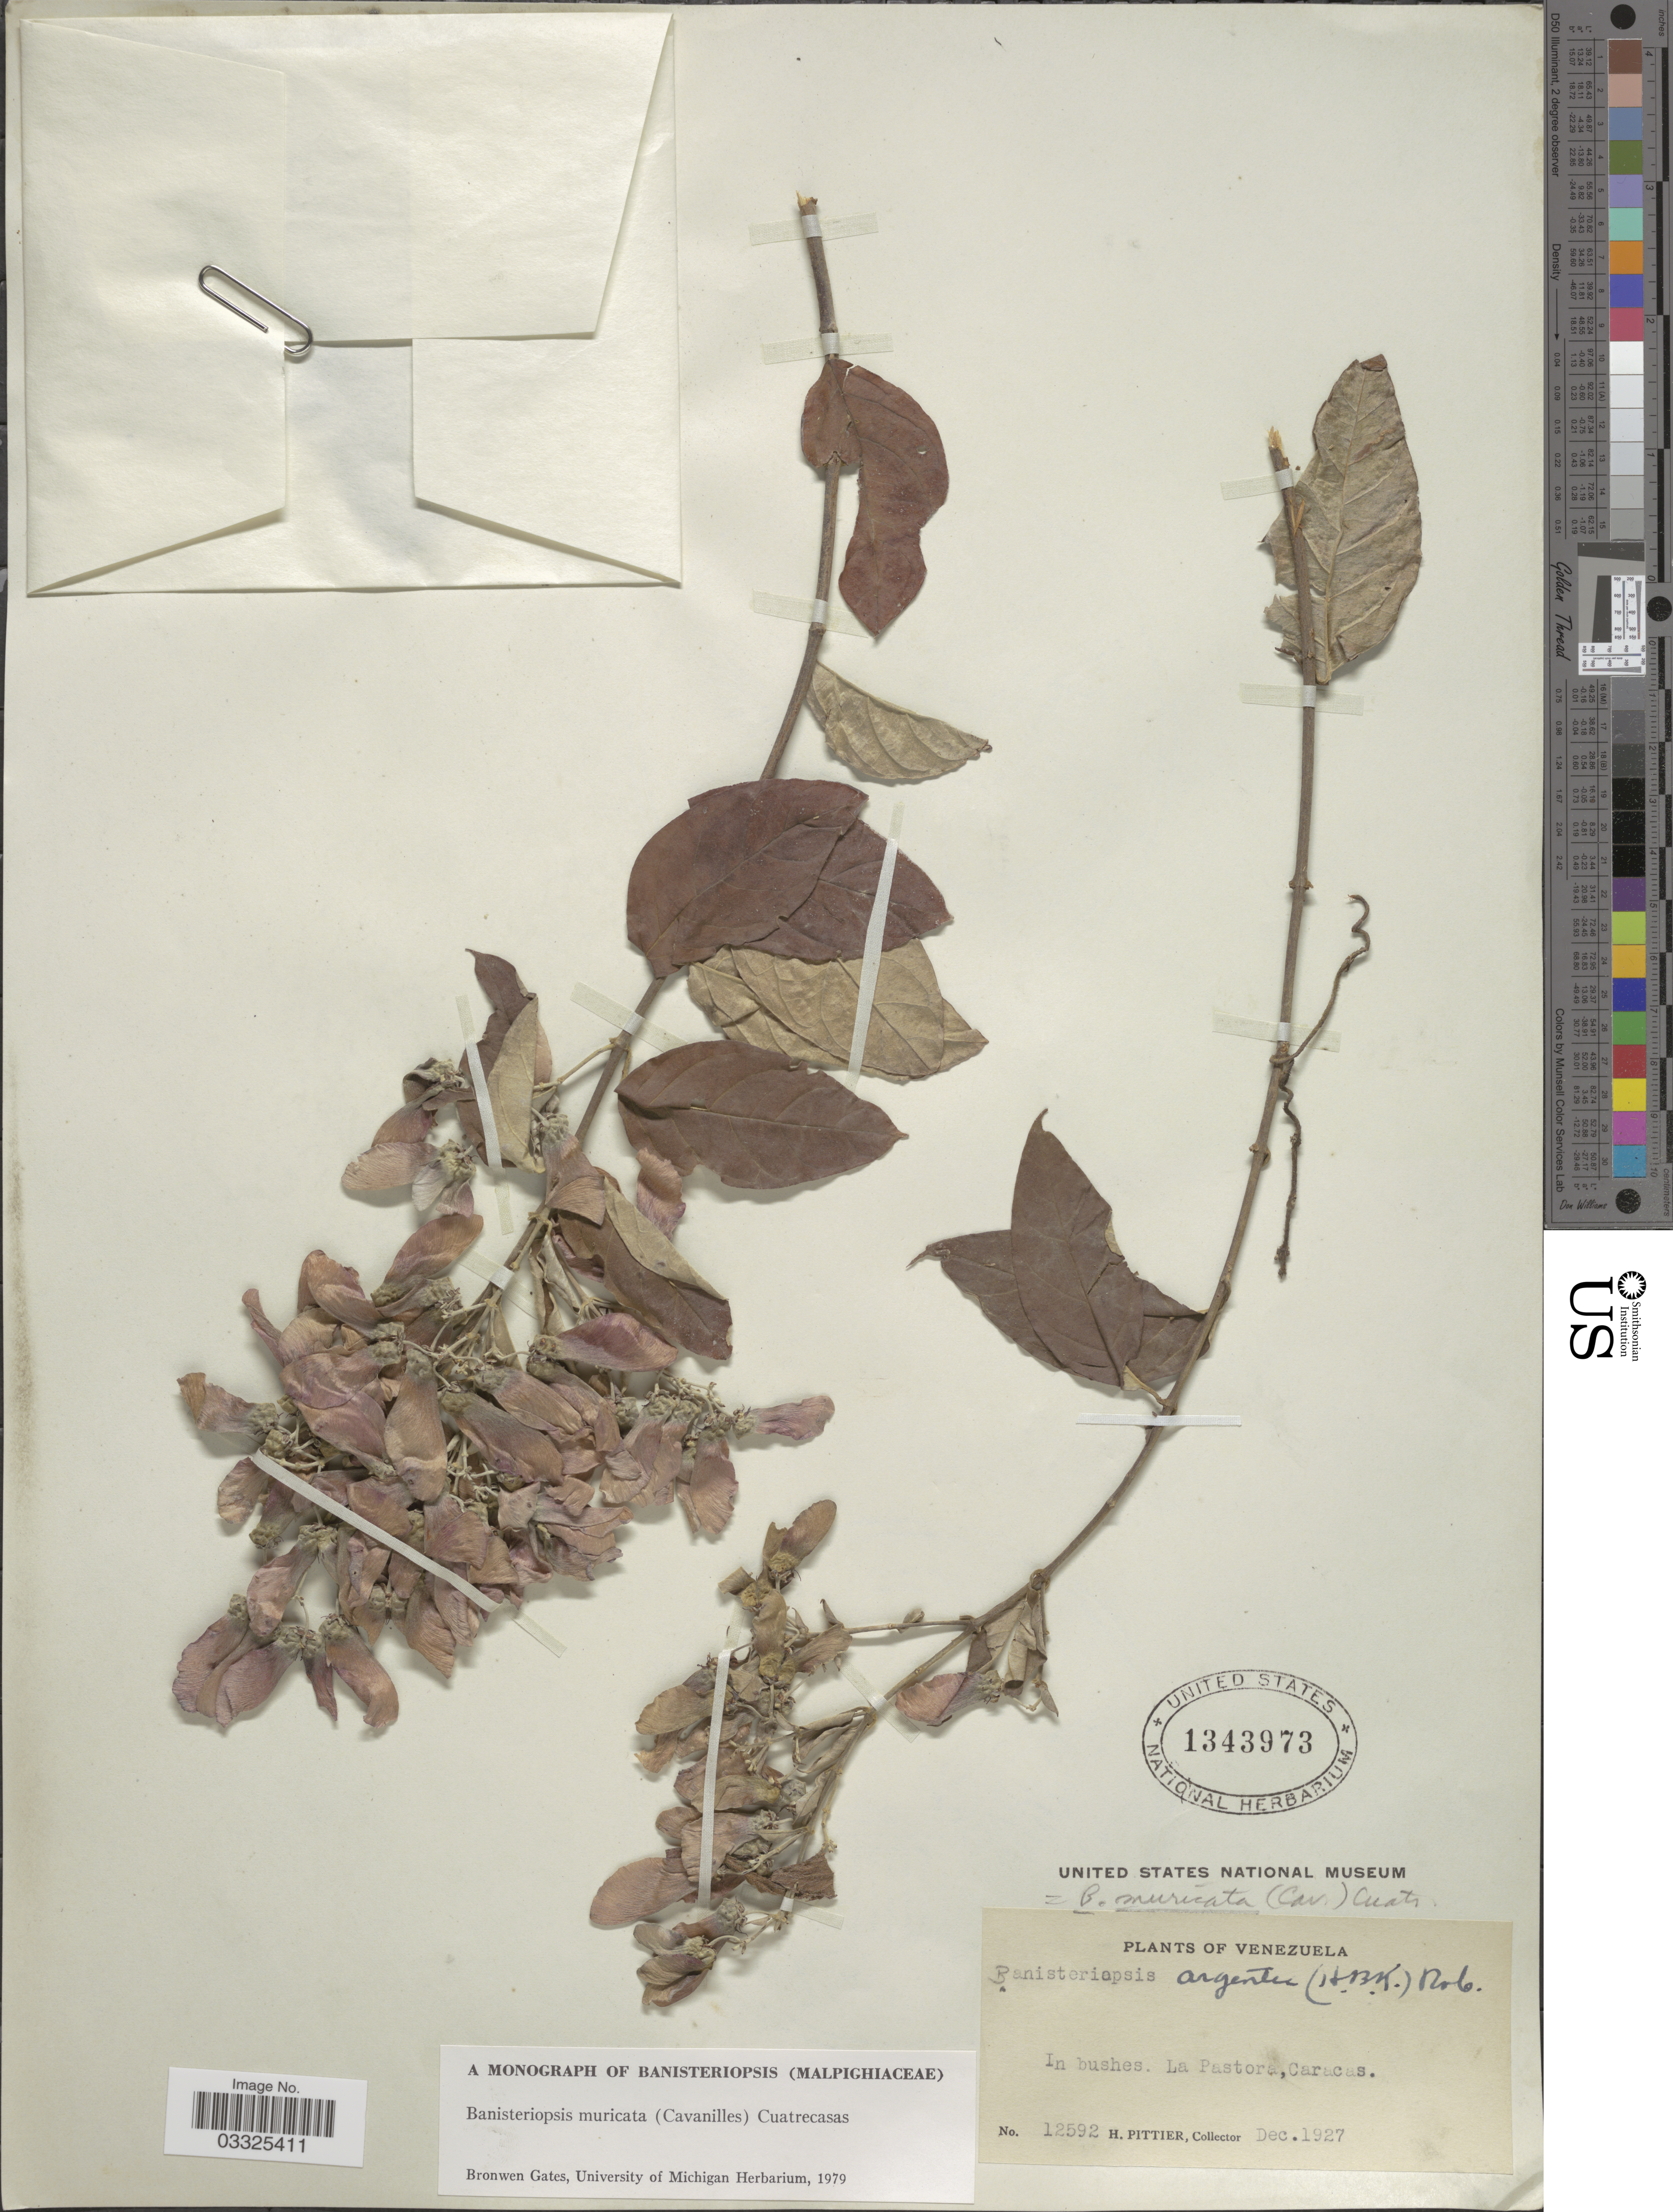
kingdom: Plantae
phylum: Tracheophyta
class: Magnoliopsida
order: Malpighiales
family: Malpighiaceae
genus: Banisteriopsis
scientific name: Banisteriopsis muricata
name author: (Cav.) Cuatrec.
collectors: H. F. Pittier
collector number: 12592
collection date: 1927-12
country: Venezuela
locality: La Pastor, Caracas.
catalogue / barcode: US 1343973